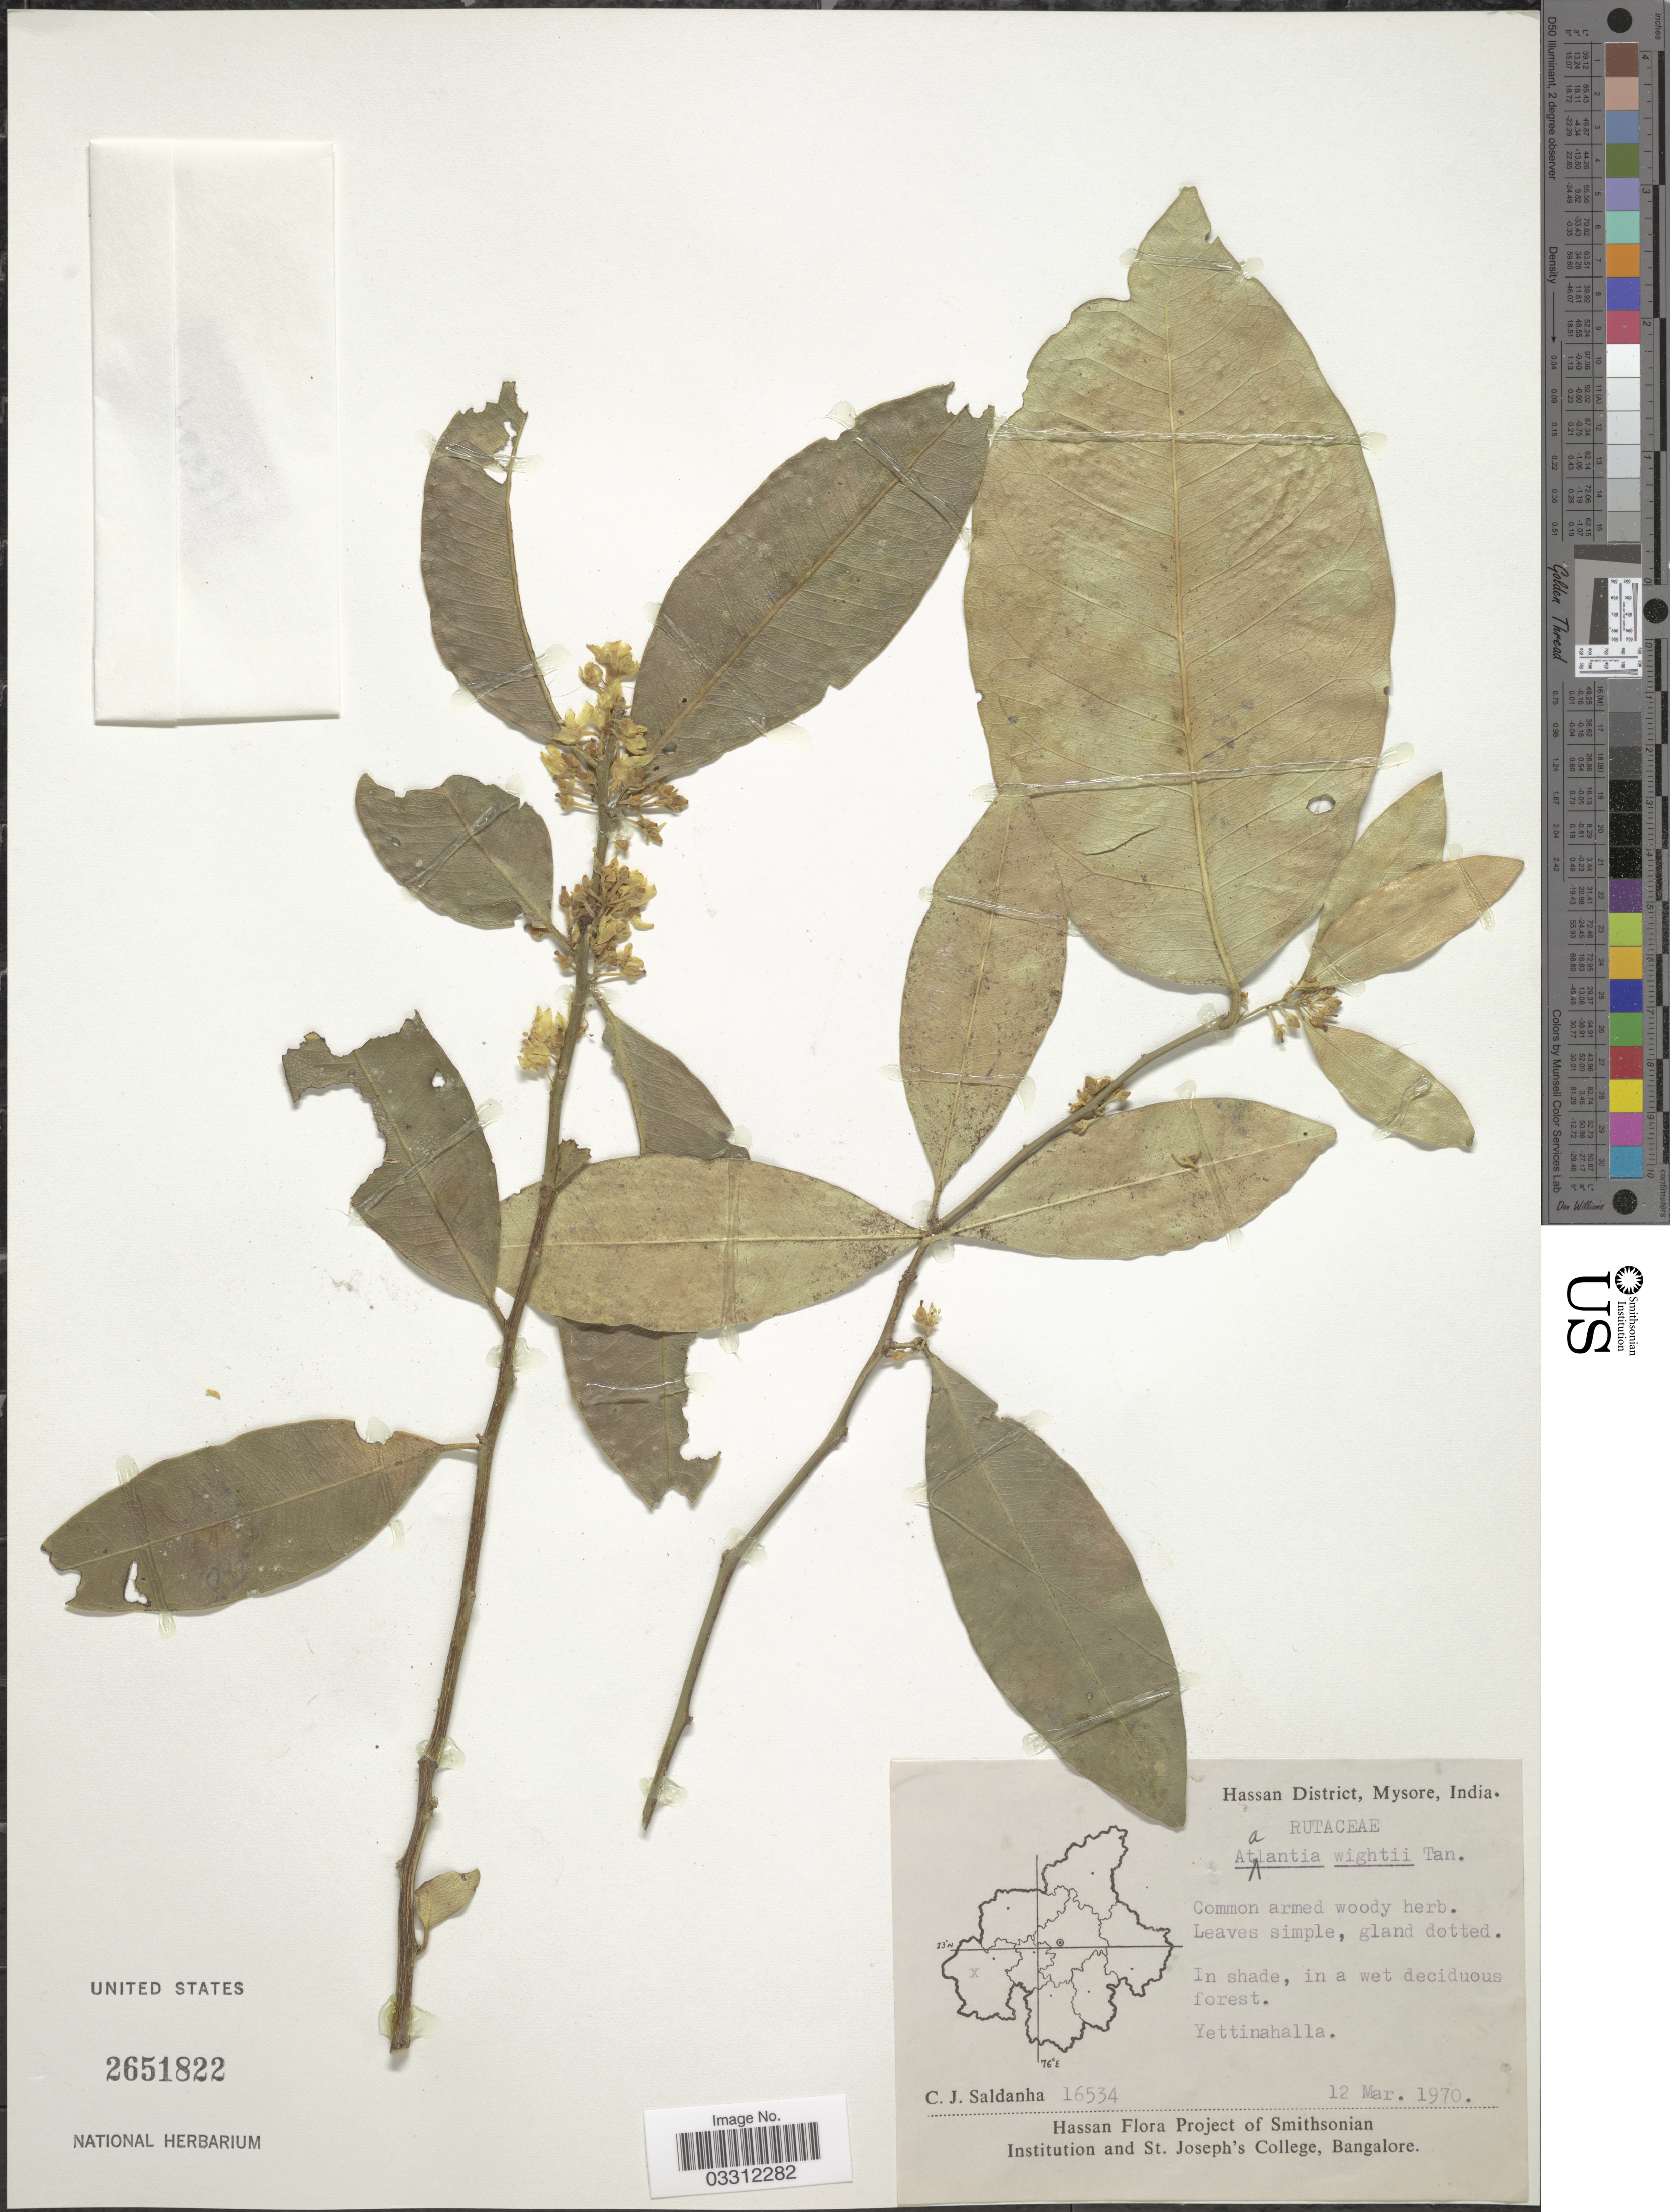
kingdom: Plantae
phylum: Tracheophyta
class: Magnoliopsida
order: Sapindales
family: Rutaceae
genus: Atalantia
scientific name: Atalantia wightii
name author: Yu. Tanaka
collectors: C. J. Saldanha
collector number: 16534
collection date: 1970-03-12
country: India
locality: Hassan District, Mysore, Yettinahalla.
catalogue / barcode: US 2651822